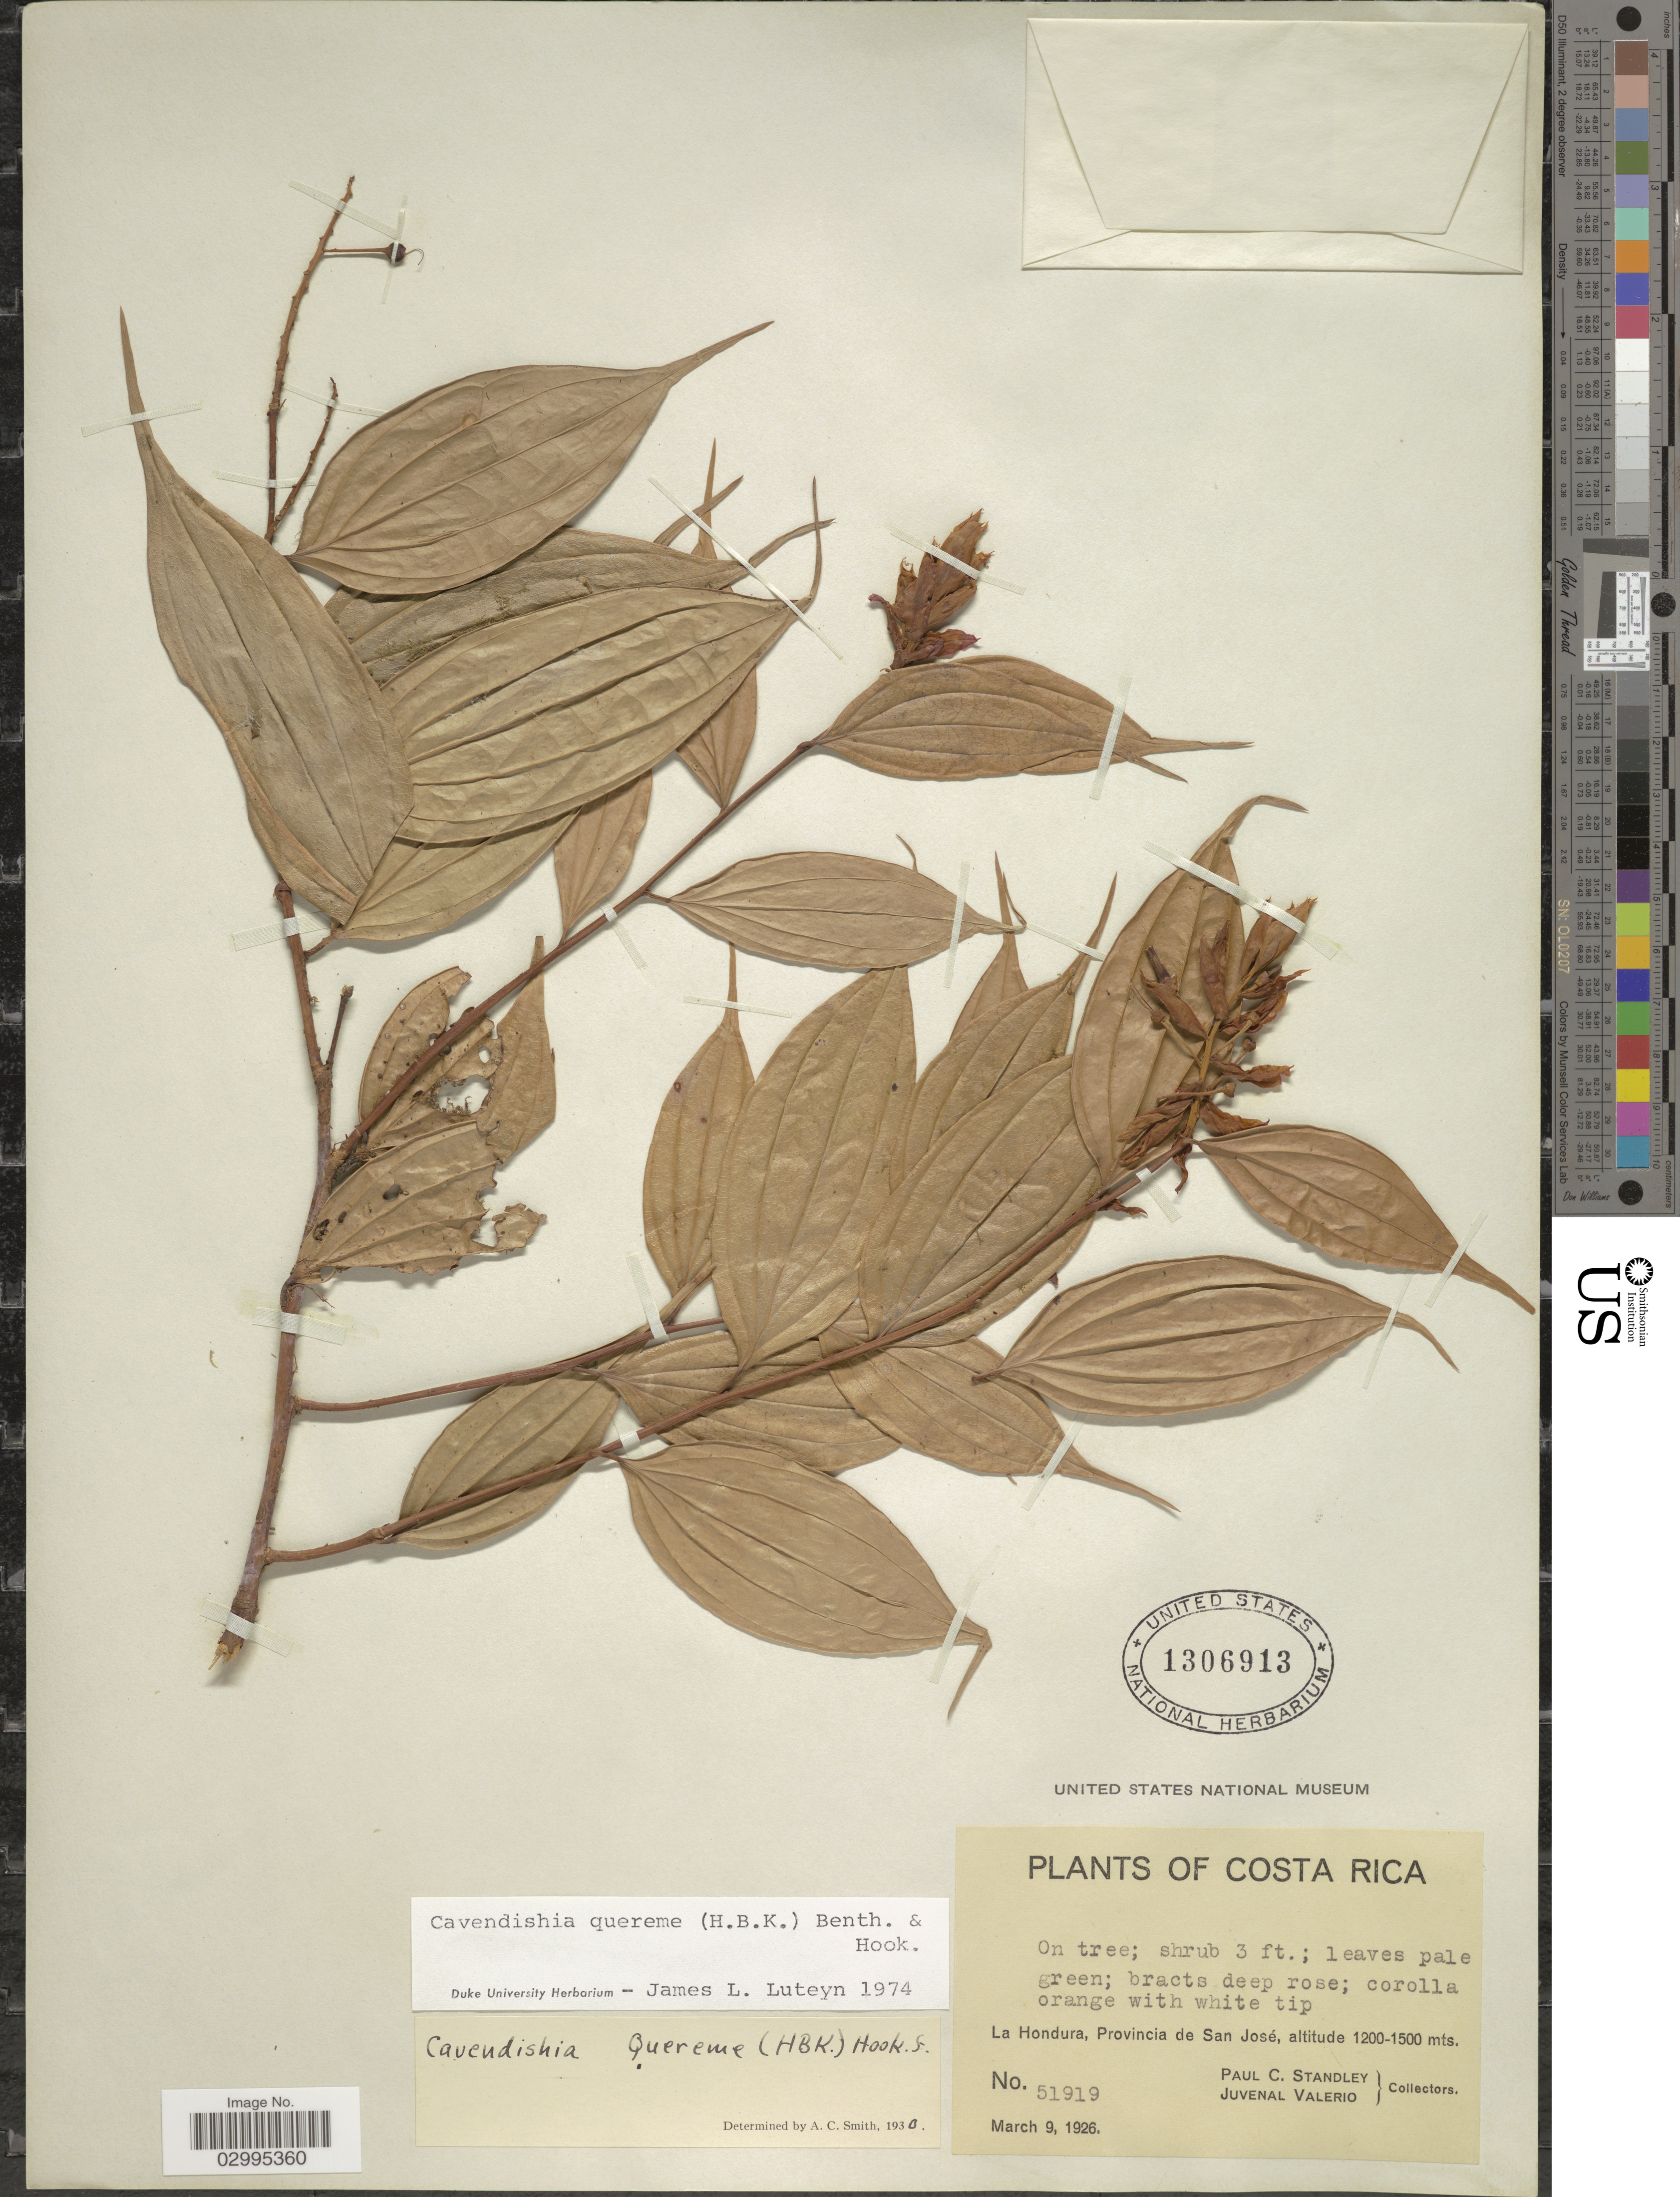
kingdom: Plantae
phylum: Tracheophyta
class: Magnoliopsida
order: Ericales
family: Ericaceae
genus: Cavendishia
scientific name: Cavendishia quereme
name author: (Kunth) Benth. & Hook. f.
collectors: P. C. Standley & J. Valerio R.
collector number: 51919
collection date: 1926-03-09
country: Costa Rica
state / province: San José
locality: La Hondura.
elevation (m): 1200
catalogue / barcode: US 1306913